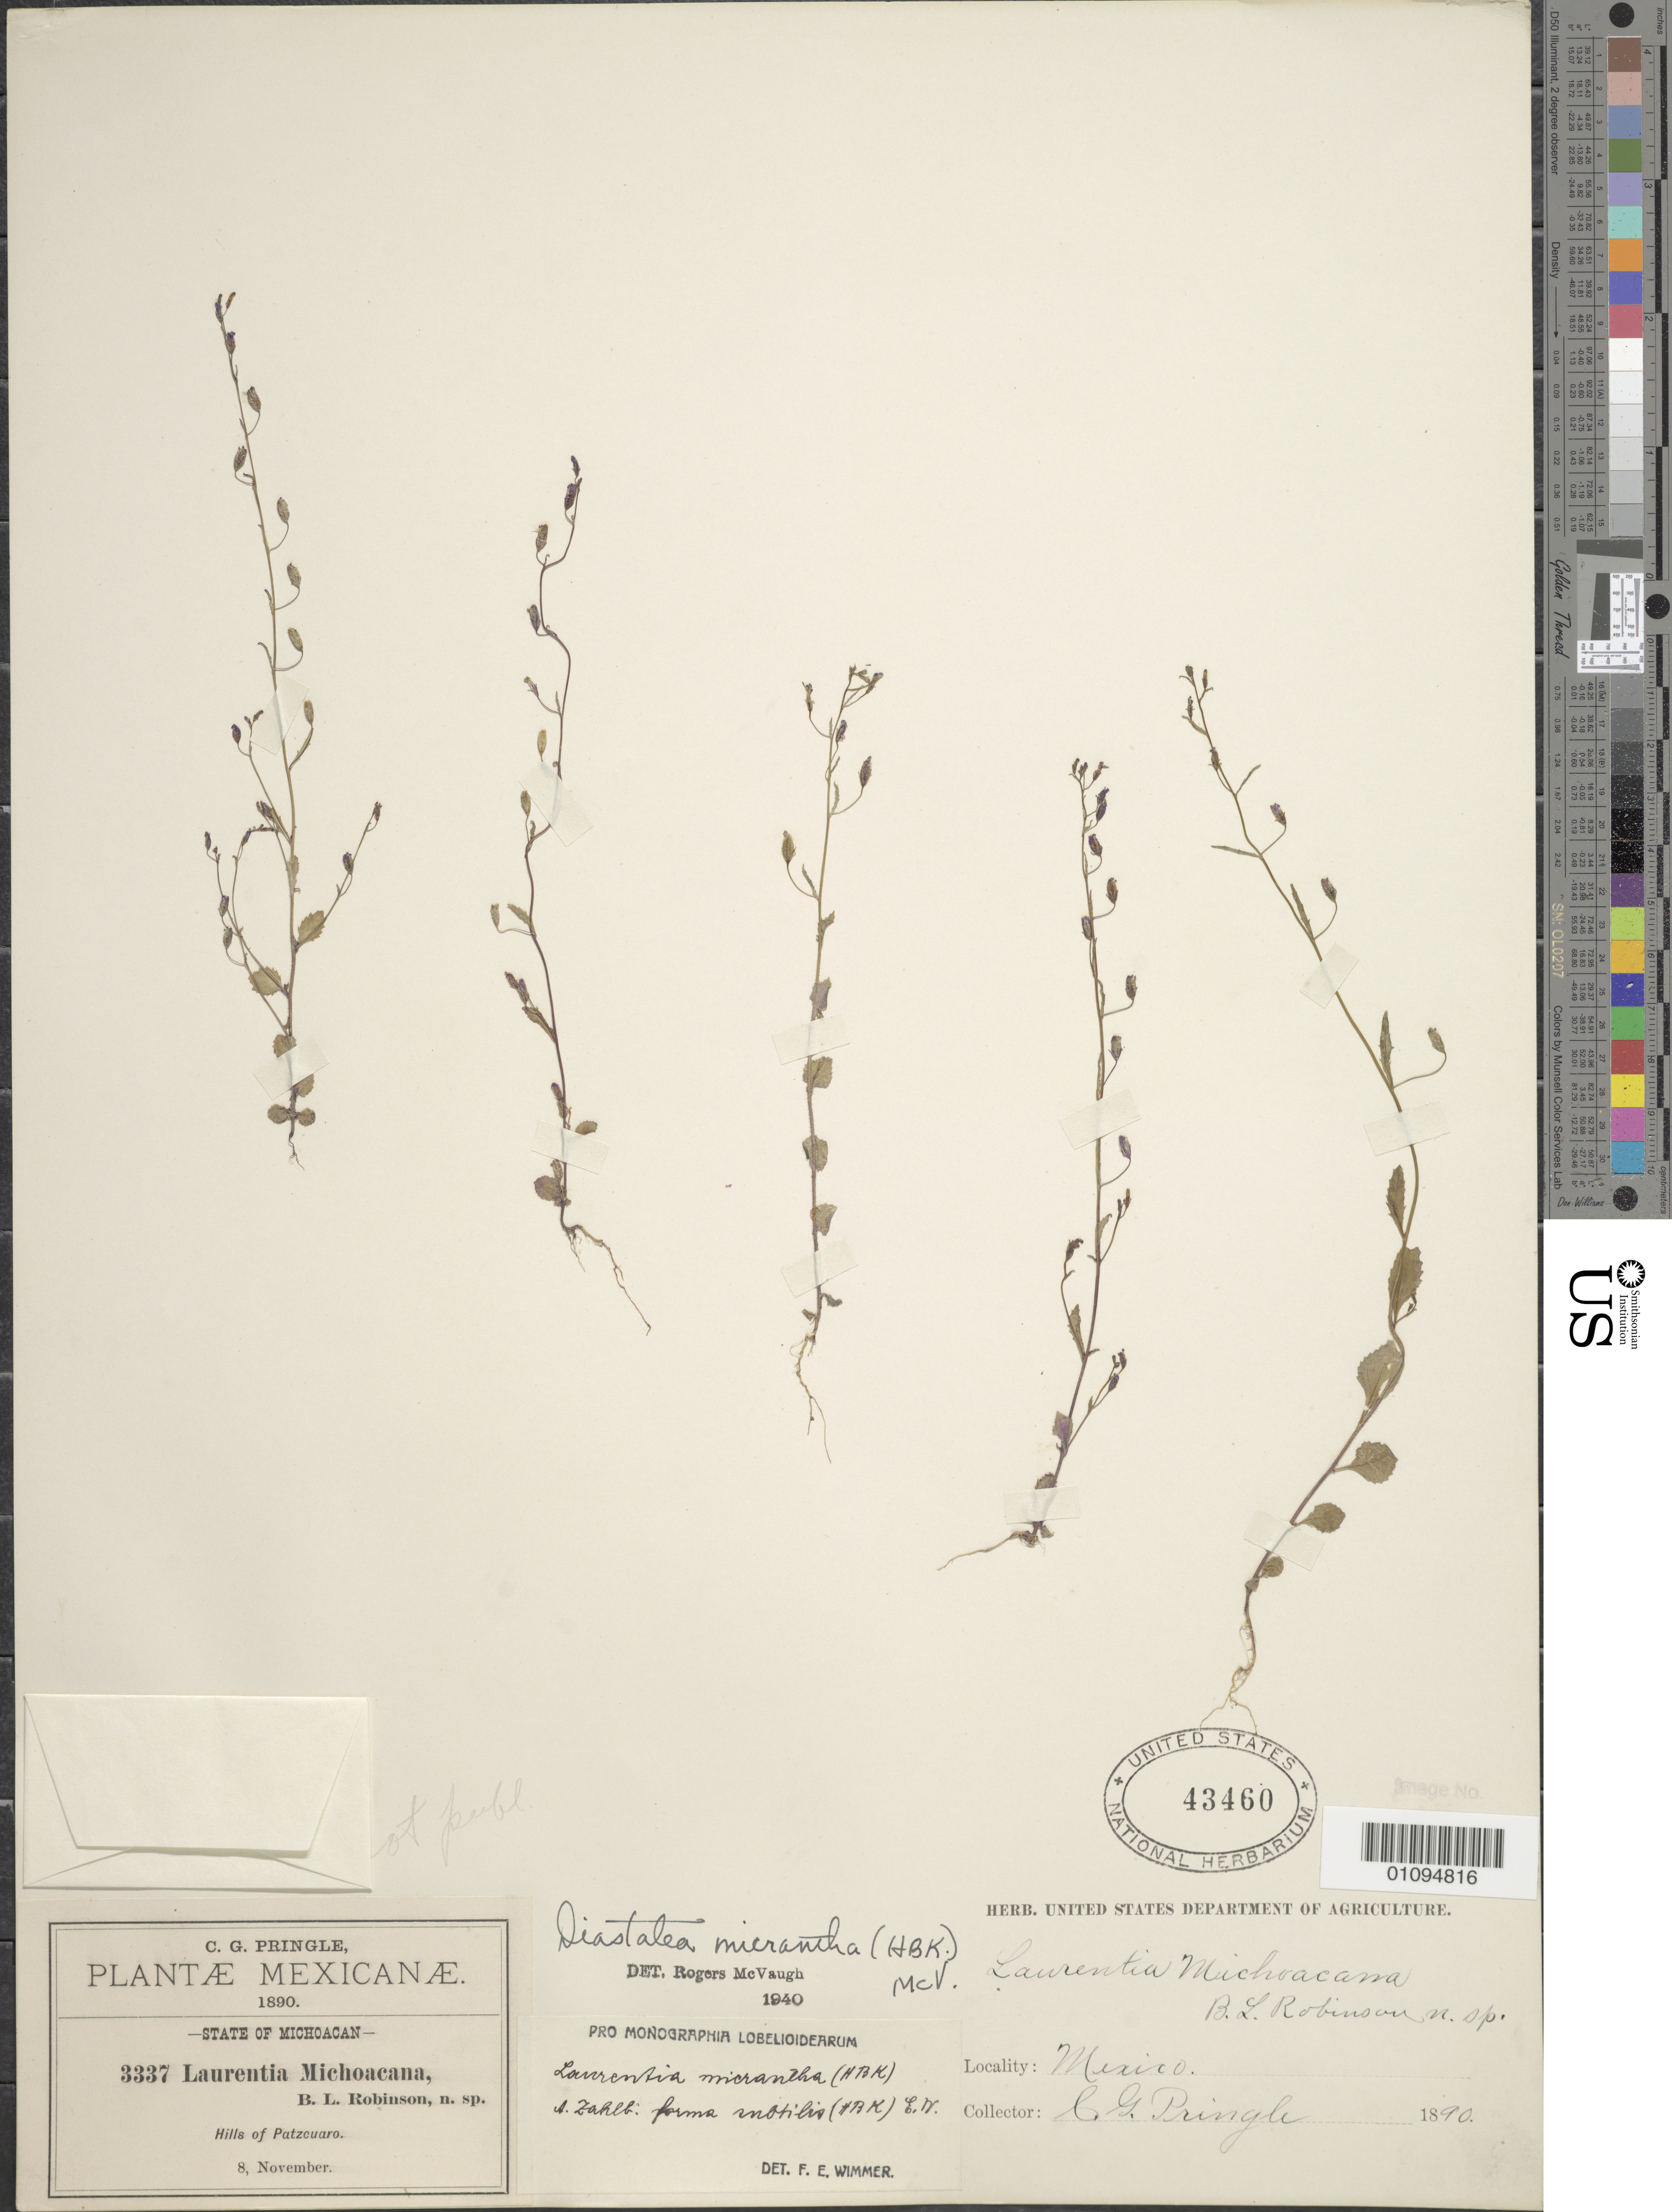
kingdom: Plantae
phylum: Tracheophyta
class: Magnoliopsida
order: Asterales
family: Campanulaceae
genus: Diastatea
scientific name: Diastatea micrantha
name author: (Kunth) McVaugh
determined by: McVaugh, R.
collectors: C. G. Pringle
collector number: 3337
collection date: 1890-11-08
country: Mexico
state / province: Michoacán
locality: Hills of Patzcuaro.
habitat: Hills.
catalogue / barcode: US 43460